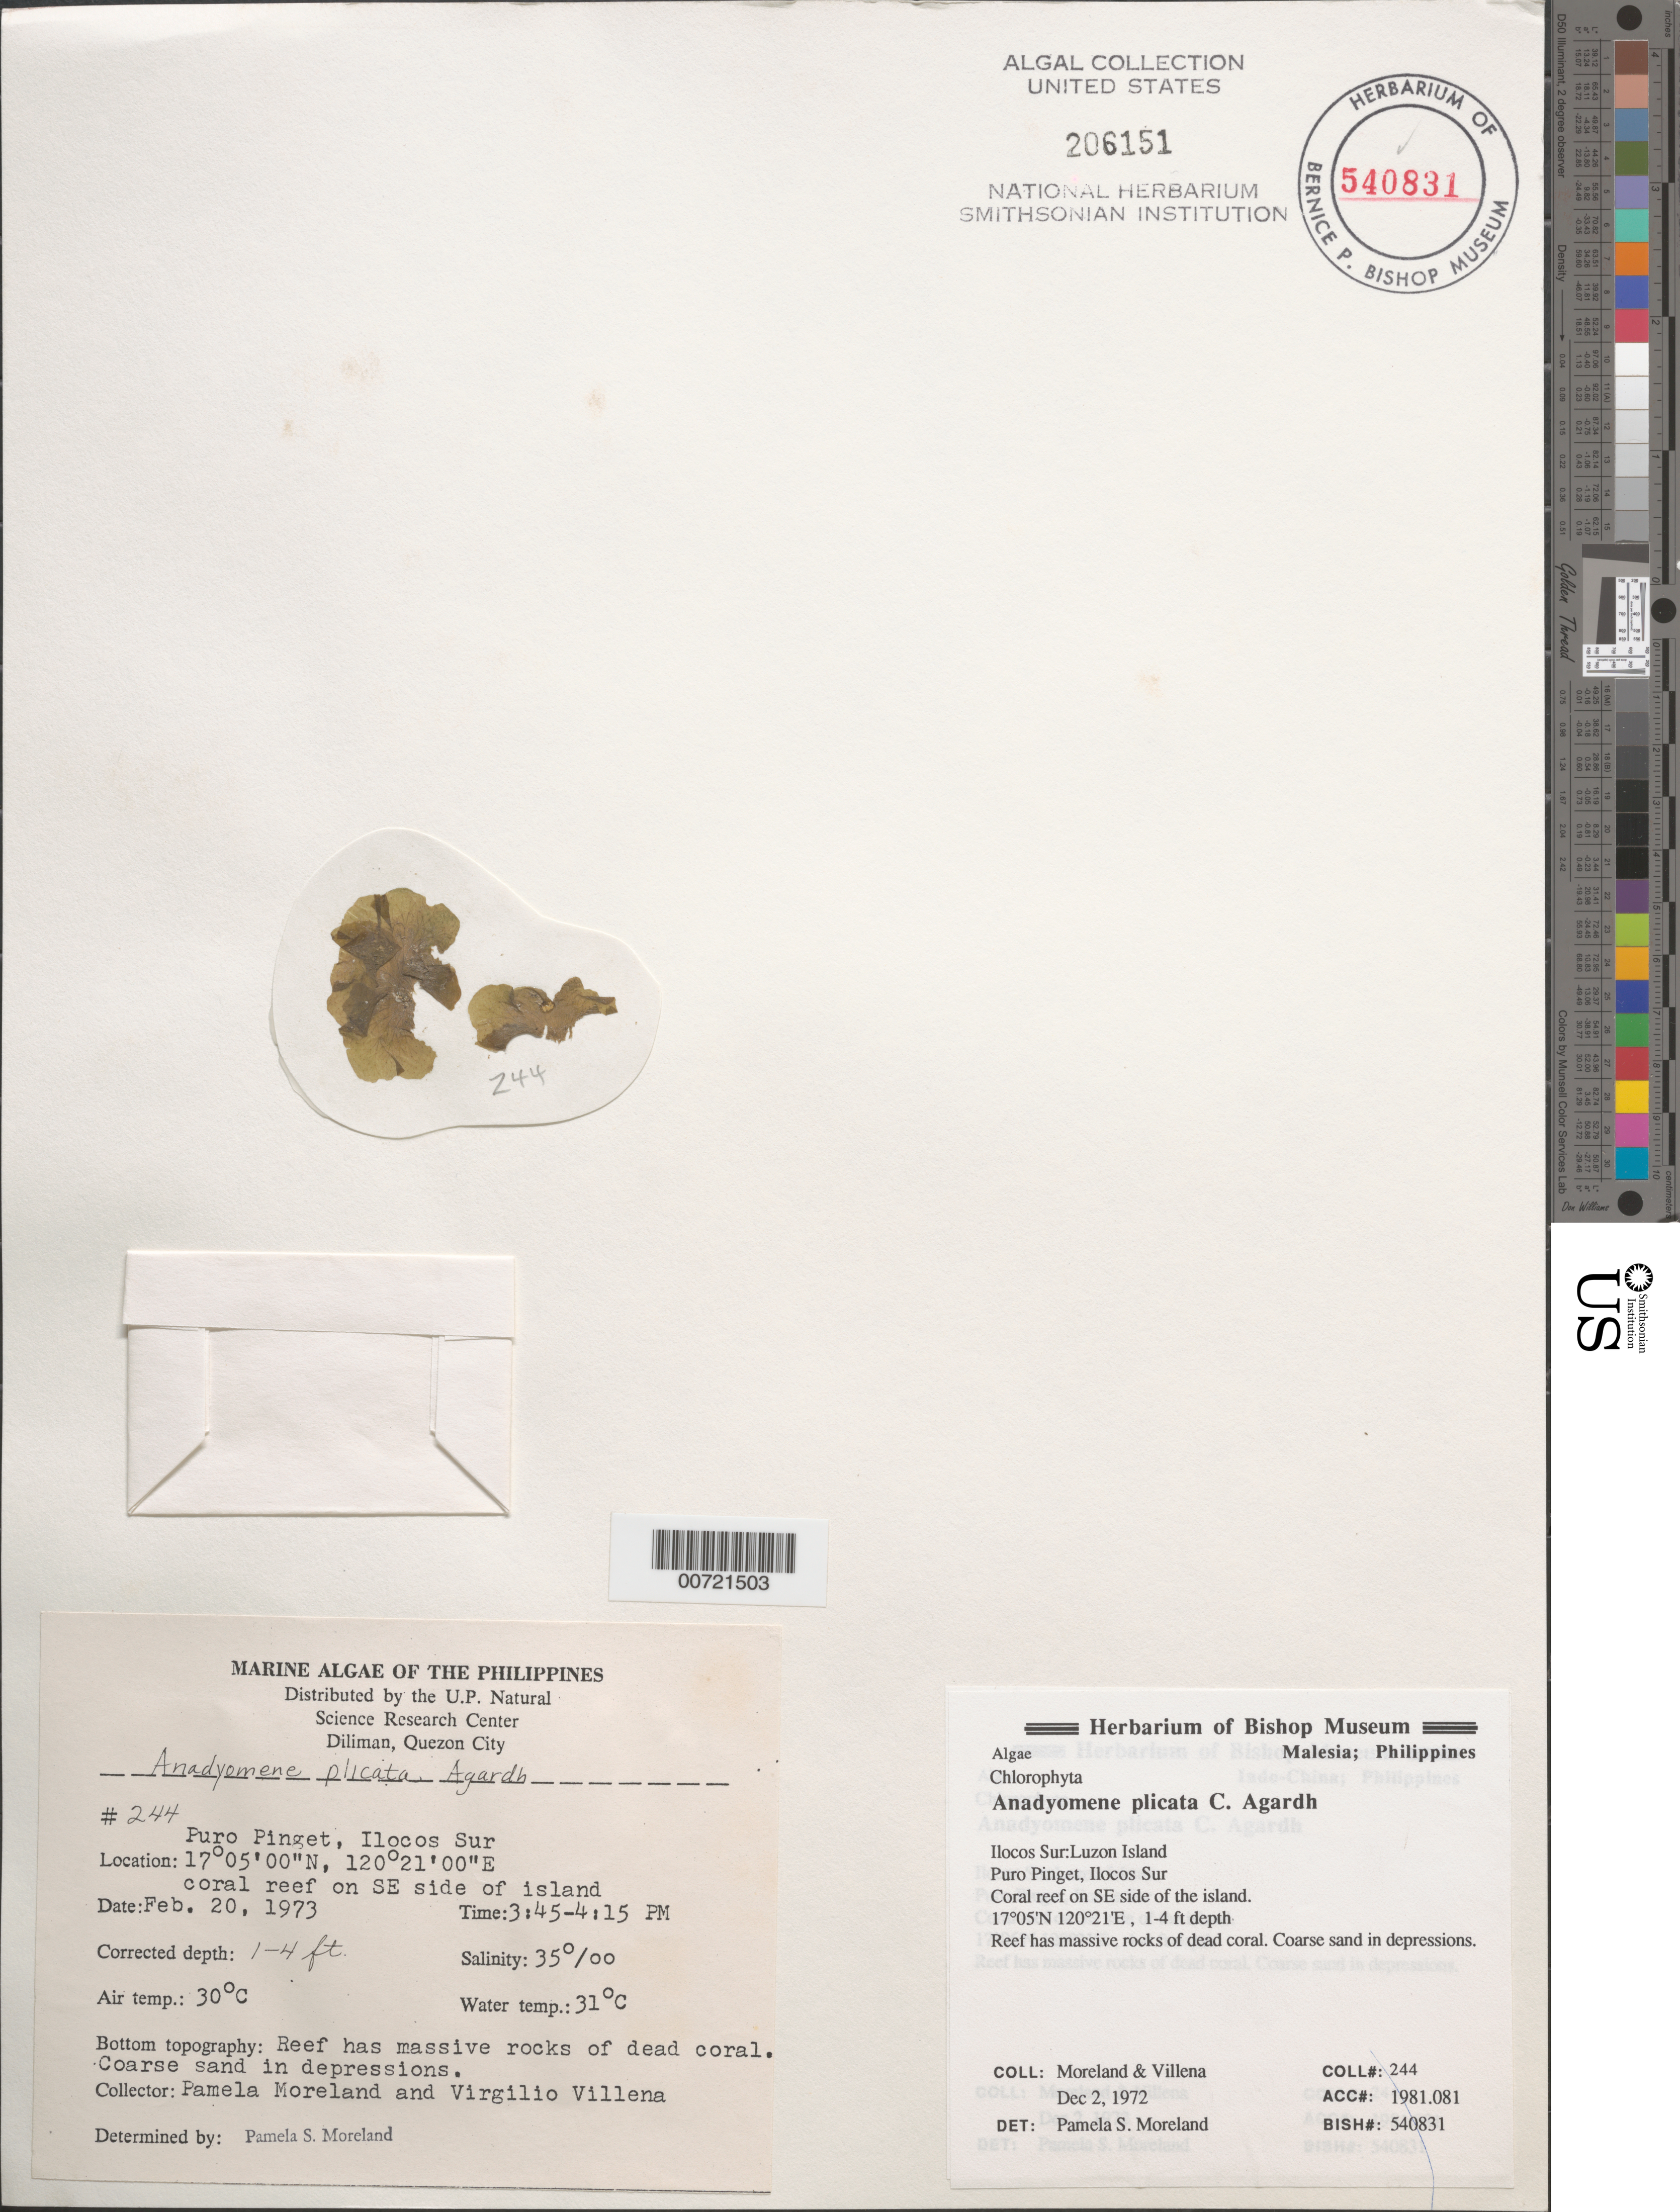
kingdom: Plantae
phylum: Chlorophyta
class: Ulvophyceae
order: Cladophorales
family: Anadyomenaceae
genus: Anadyomene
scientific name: Anadyomene plicata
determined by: Moreland, Pamela S.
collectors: P. Moreland & V. Villena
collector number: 244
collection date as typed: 20 Feb 1973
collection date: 1973-02-20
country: Philippines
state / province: Ilocos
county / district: Ilocos Sur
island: Luzon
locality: Puro Pinget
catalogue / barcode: US 206151